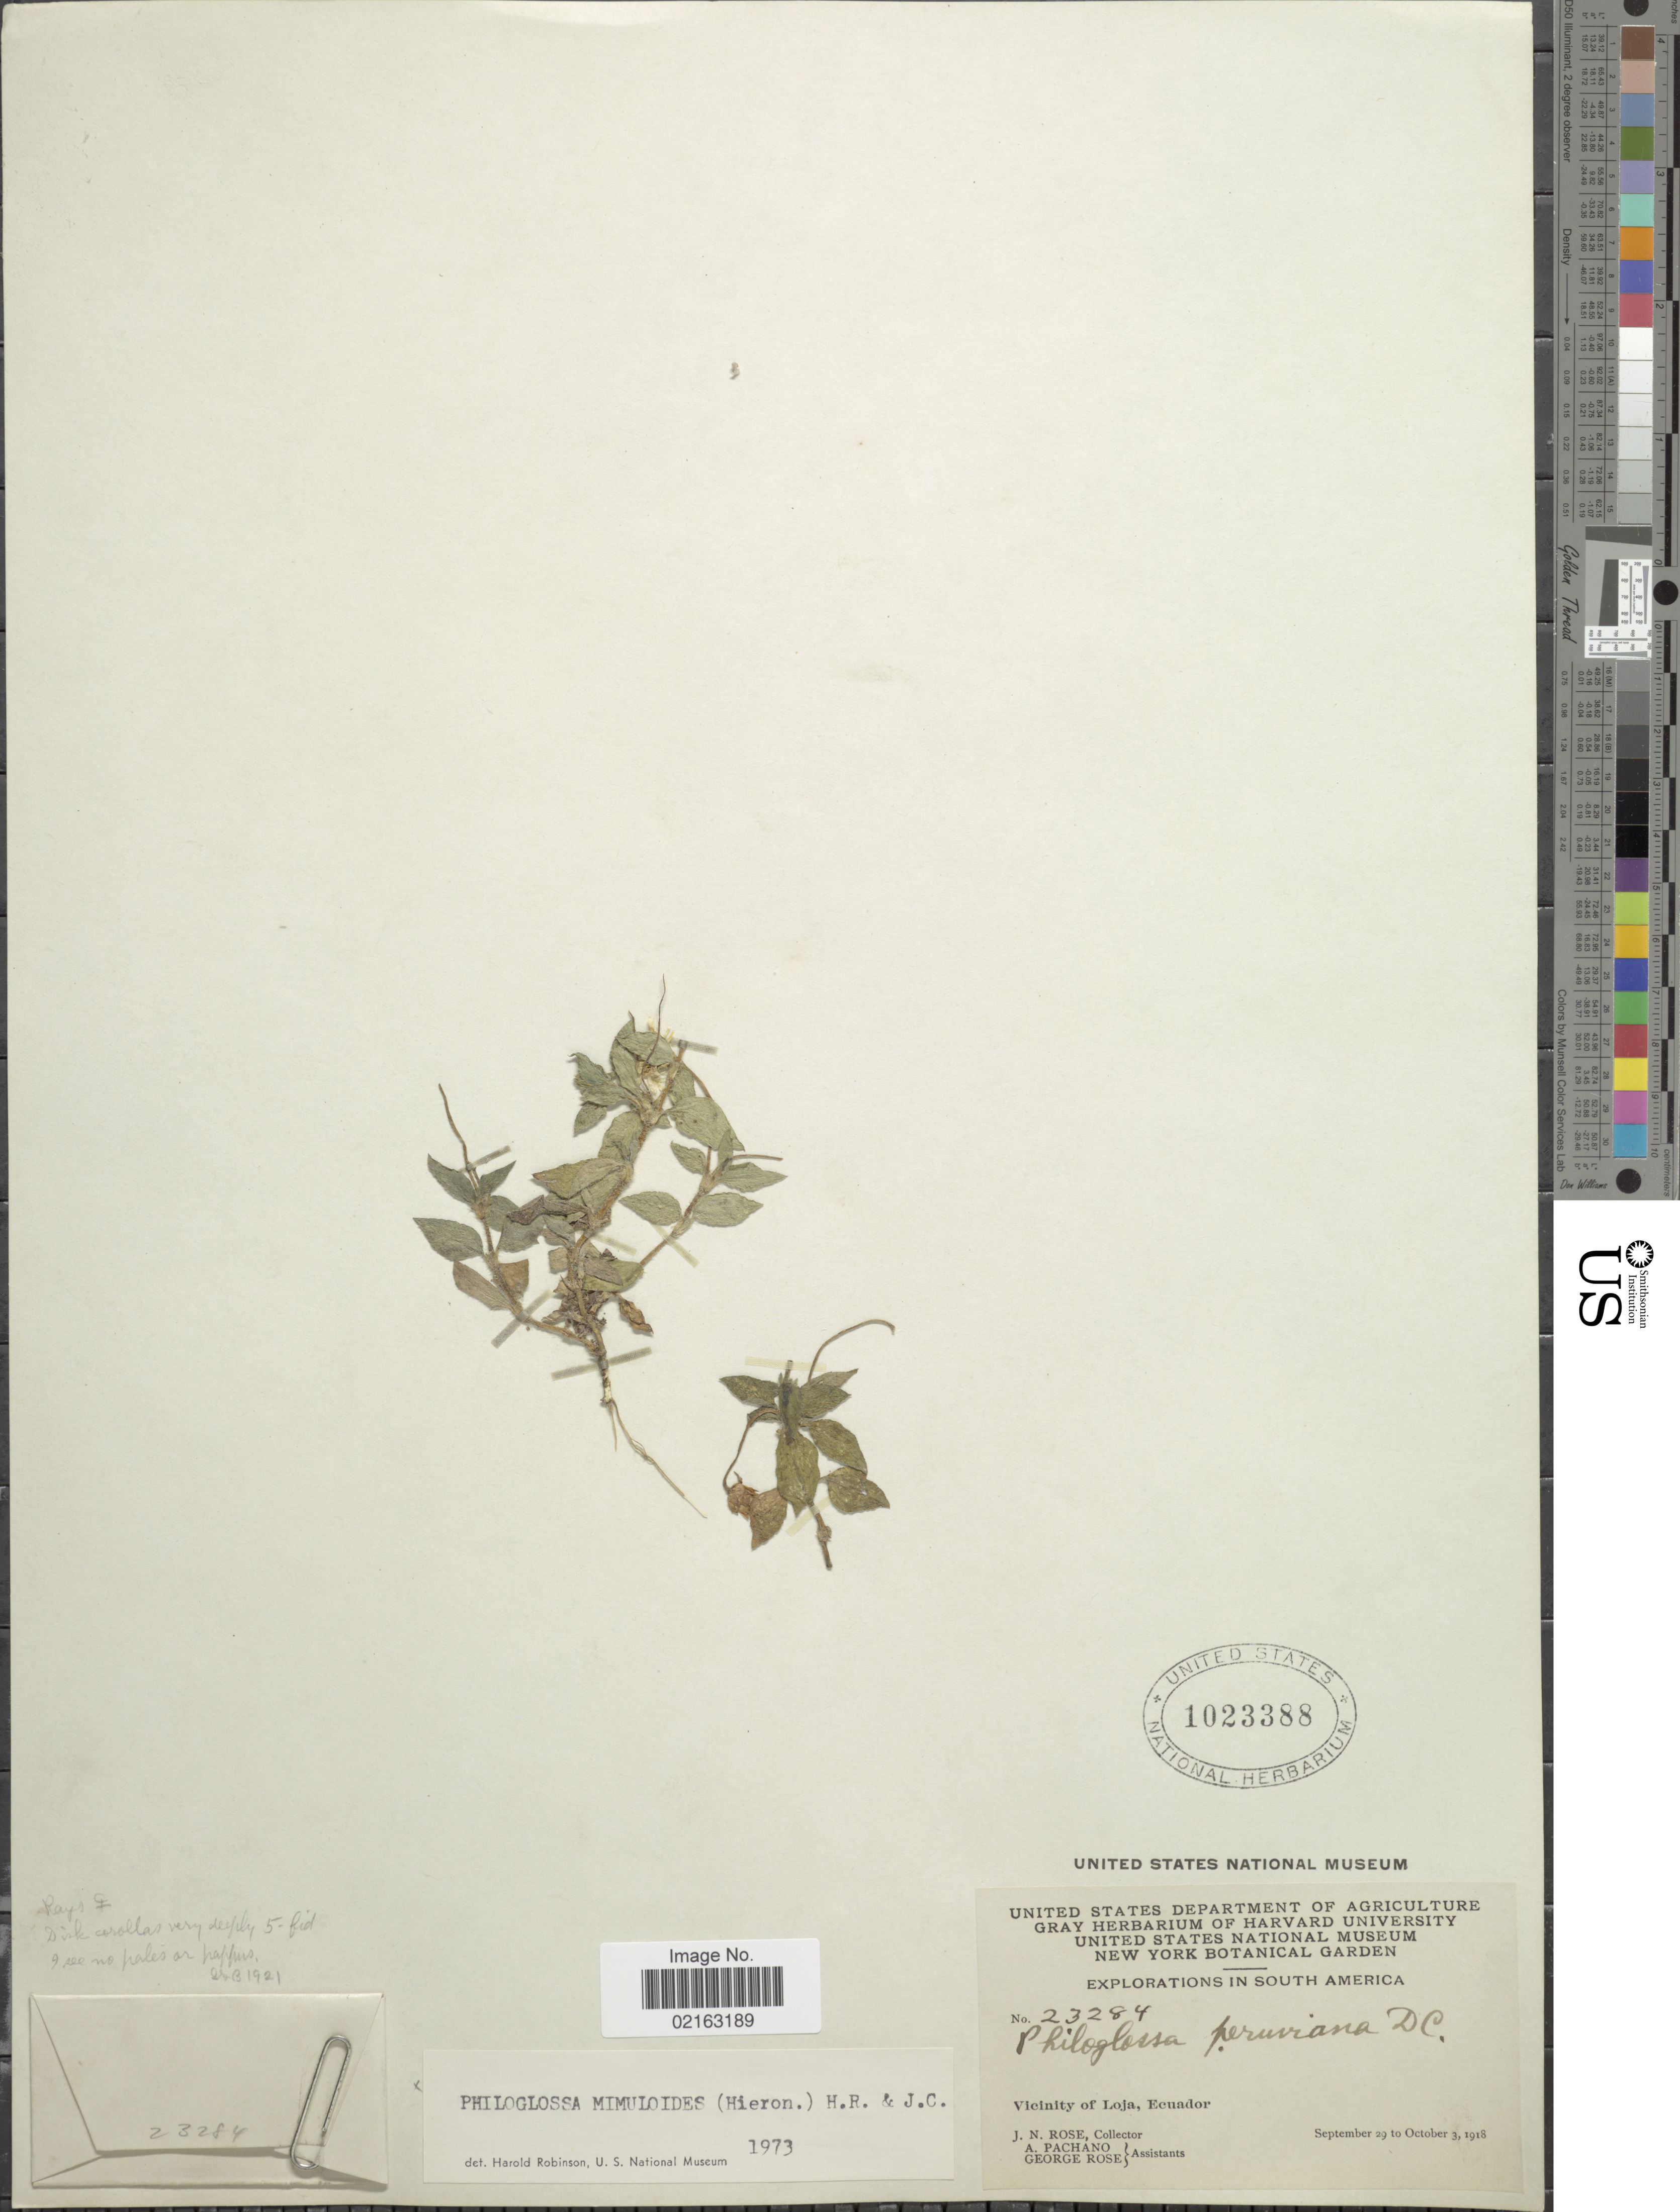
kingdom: Plantae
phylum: Tracheophyta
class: Magnoliopsida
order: Asterales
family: Asteraceae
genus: Philoglossa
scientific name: Philoglossa mimuloides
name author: (Hieron.) H. Rob. & Brettell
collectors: J. N. Rose, A. Pachano & G. Rose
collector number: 23284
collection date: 1918-09-29/1918-10-03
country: Ecuador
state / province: Loja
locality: Vicinity of Loja, Ecuador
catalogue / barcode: US 1023388